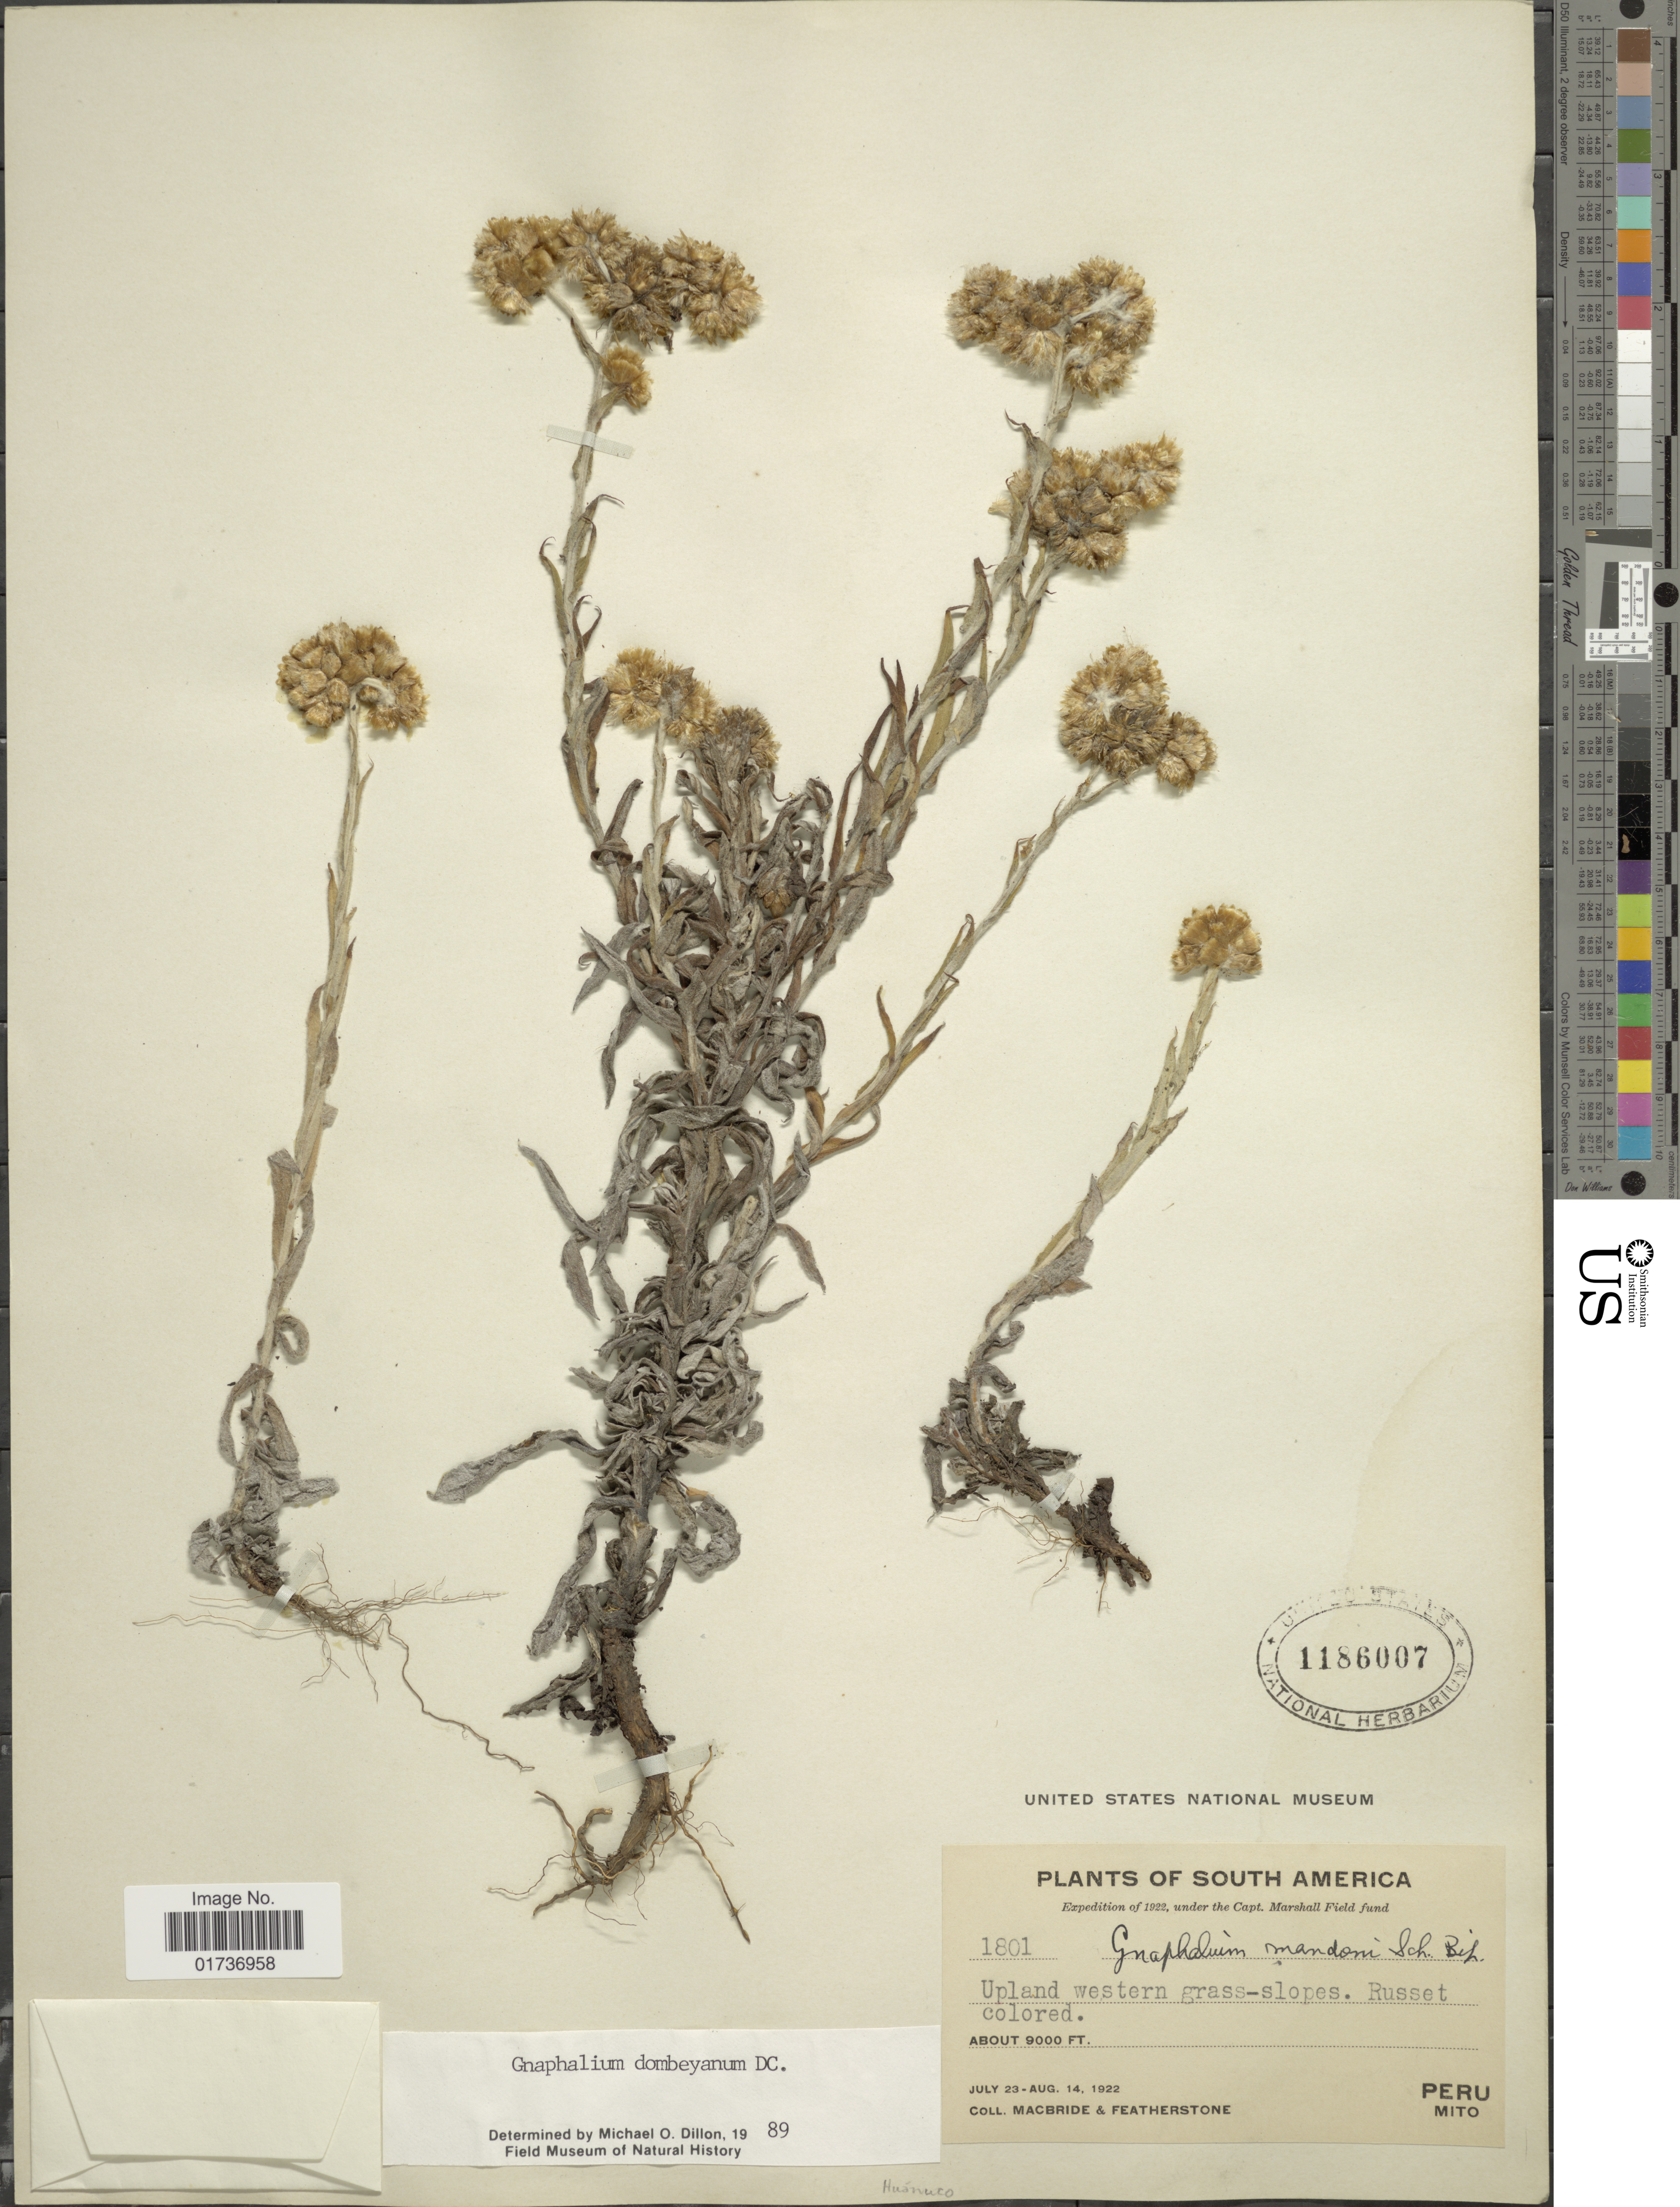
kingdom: Plantae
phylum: Tracheophyta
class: Magnoliopsida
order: Asterales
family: Asteraceae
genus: Gnaphalium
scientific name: Gnaphalium dombeyanum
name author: DC.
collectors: Macbride, -- & -. Featherstone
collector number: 1801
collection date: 1922-07-23/1922-08-14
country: Peru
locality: Upland western grass-slopes. Russet colored, Mito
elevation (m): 2743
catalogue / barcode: US 1186007